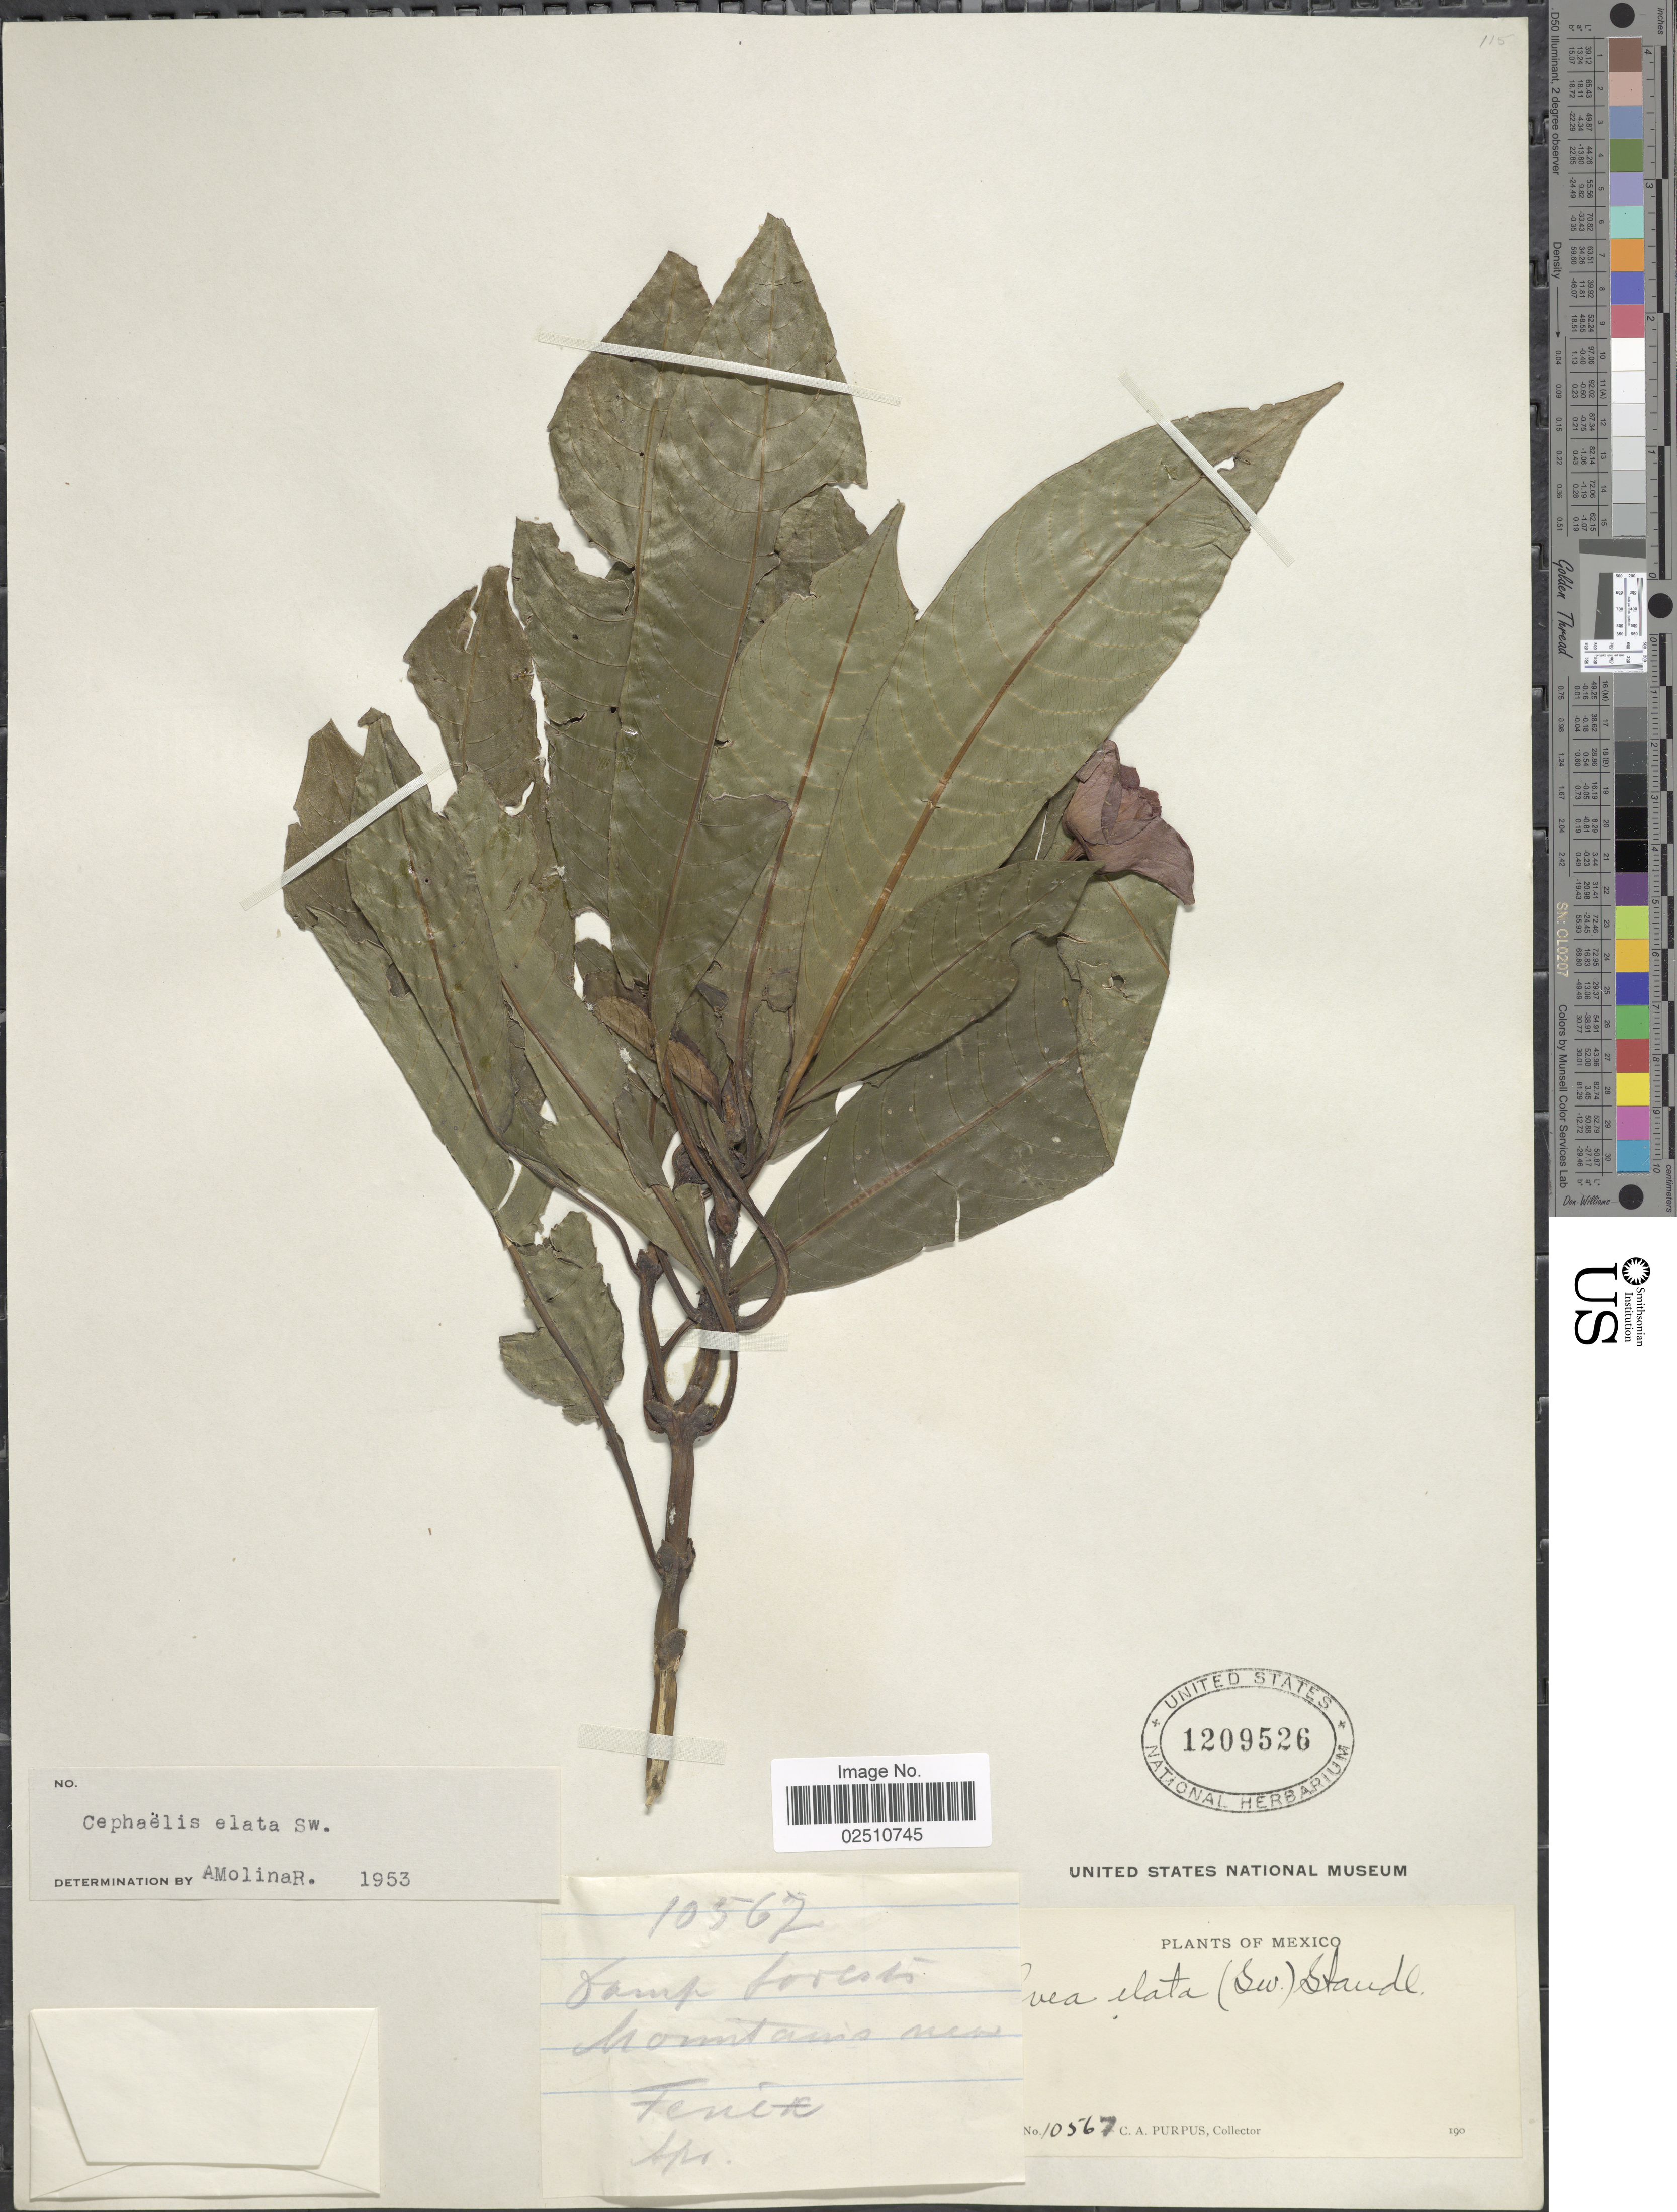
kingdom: Plantae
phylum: Tracheophyta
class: Magnoliopsida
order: Gentianales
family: Rubiaceae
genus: Psychotria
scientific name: Psychotria elata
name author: (Sw.) Hammel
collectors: C. A. Purpus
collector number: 10567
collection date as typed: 190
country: Mexico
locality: Mountains near Fenix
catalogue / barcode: US 1209526